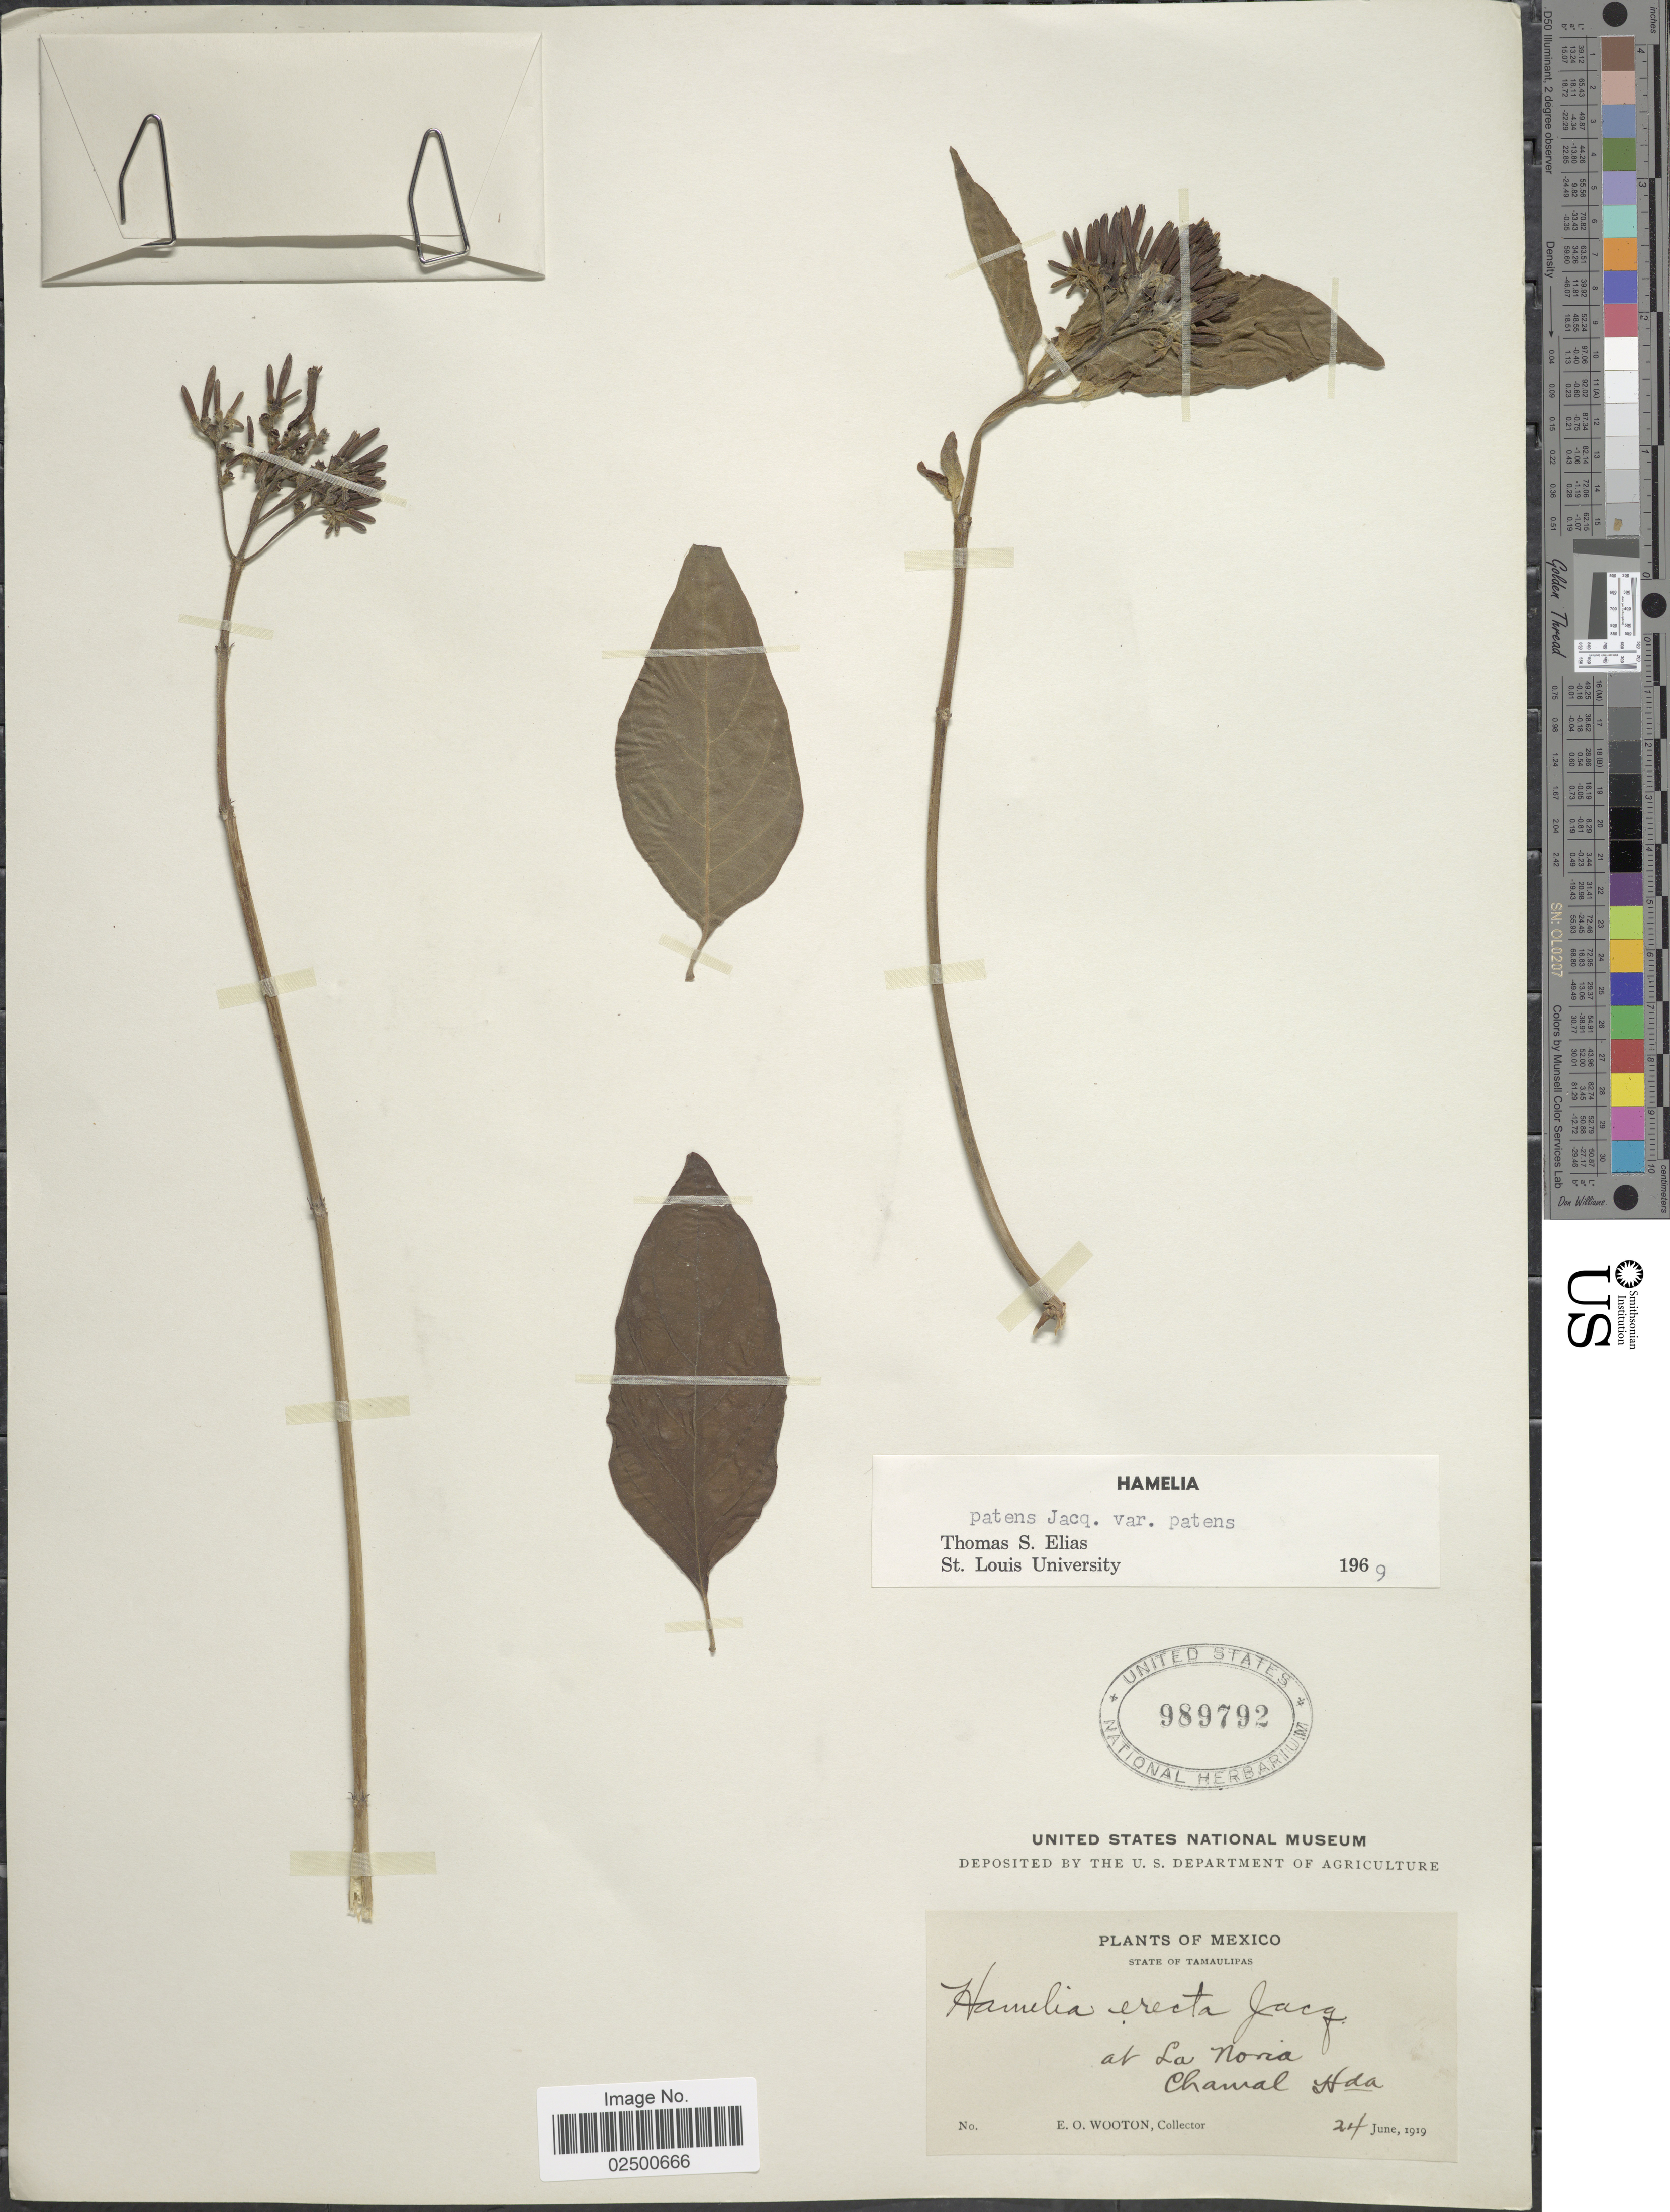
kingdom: Plantae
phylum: Tracheophyta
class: Magnoliopsida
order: Gentianales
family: Rubiaceae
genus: Hamelia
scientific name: Hamelia patens var. patens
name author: Jacq.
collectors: E. O. Wooton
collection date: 1919-06-24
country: Mexico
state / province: Tamaulipas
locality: At La Noria. Chamal Hda.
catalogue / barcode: US 989792